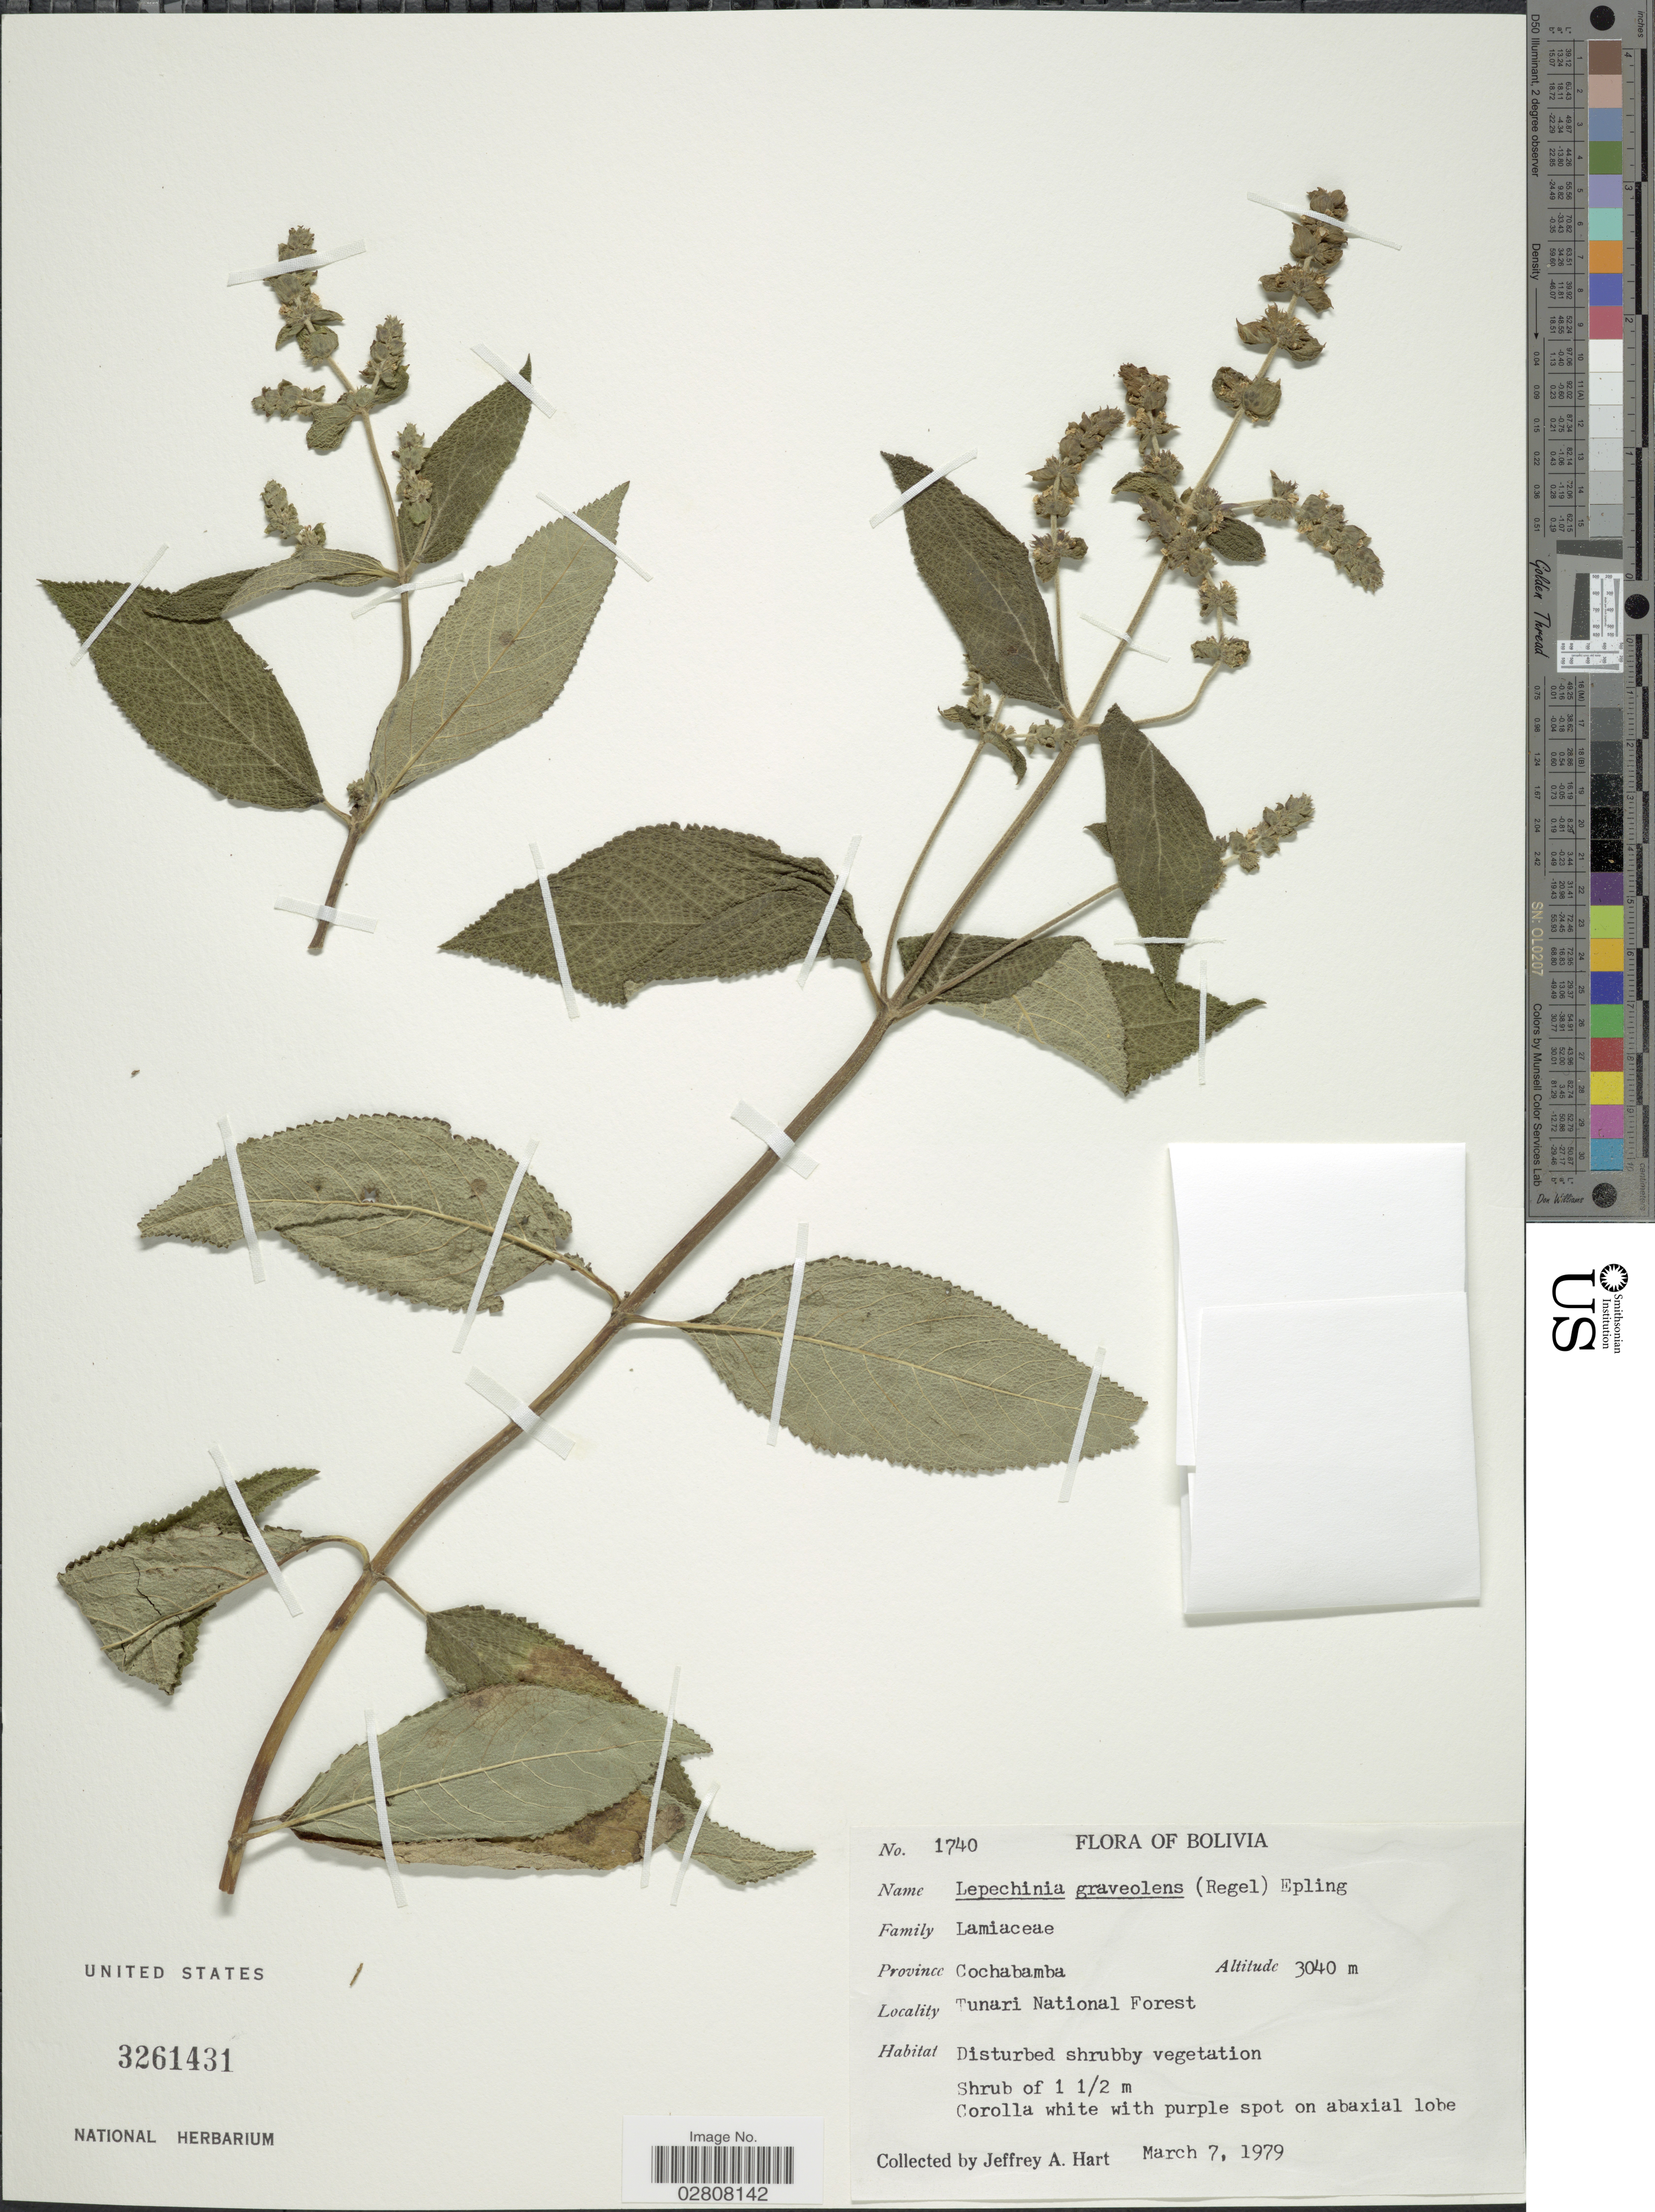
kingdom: Plantae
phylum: Tracheophyta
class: Magnoliopsida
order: Lamiales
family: Lamiaceae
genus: Lepechinia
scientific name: Lepechinia graveolens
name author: (Regel) Epling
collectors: J. A. Hart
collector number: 1740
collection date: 1979-03-07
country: Bolivia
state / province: Cochabamba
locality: Province Cochabamba. Tunari National Forest.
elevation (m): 3040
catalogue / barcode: US 3261431